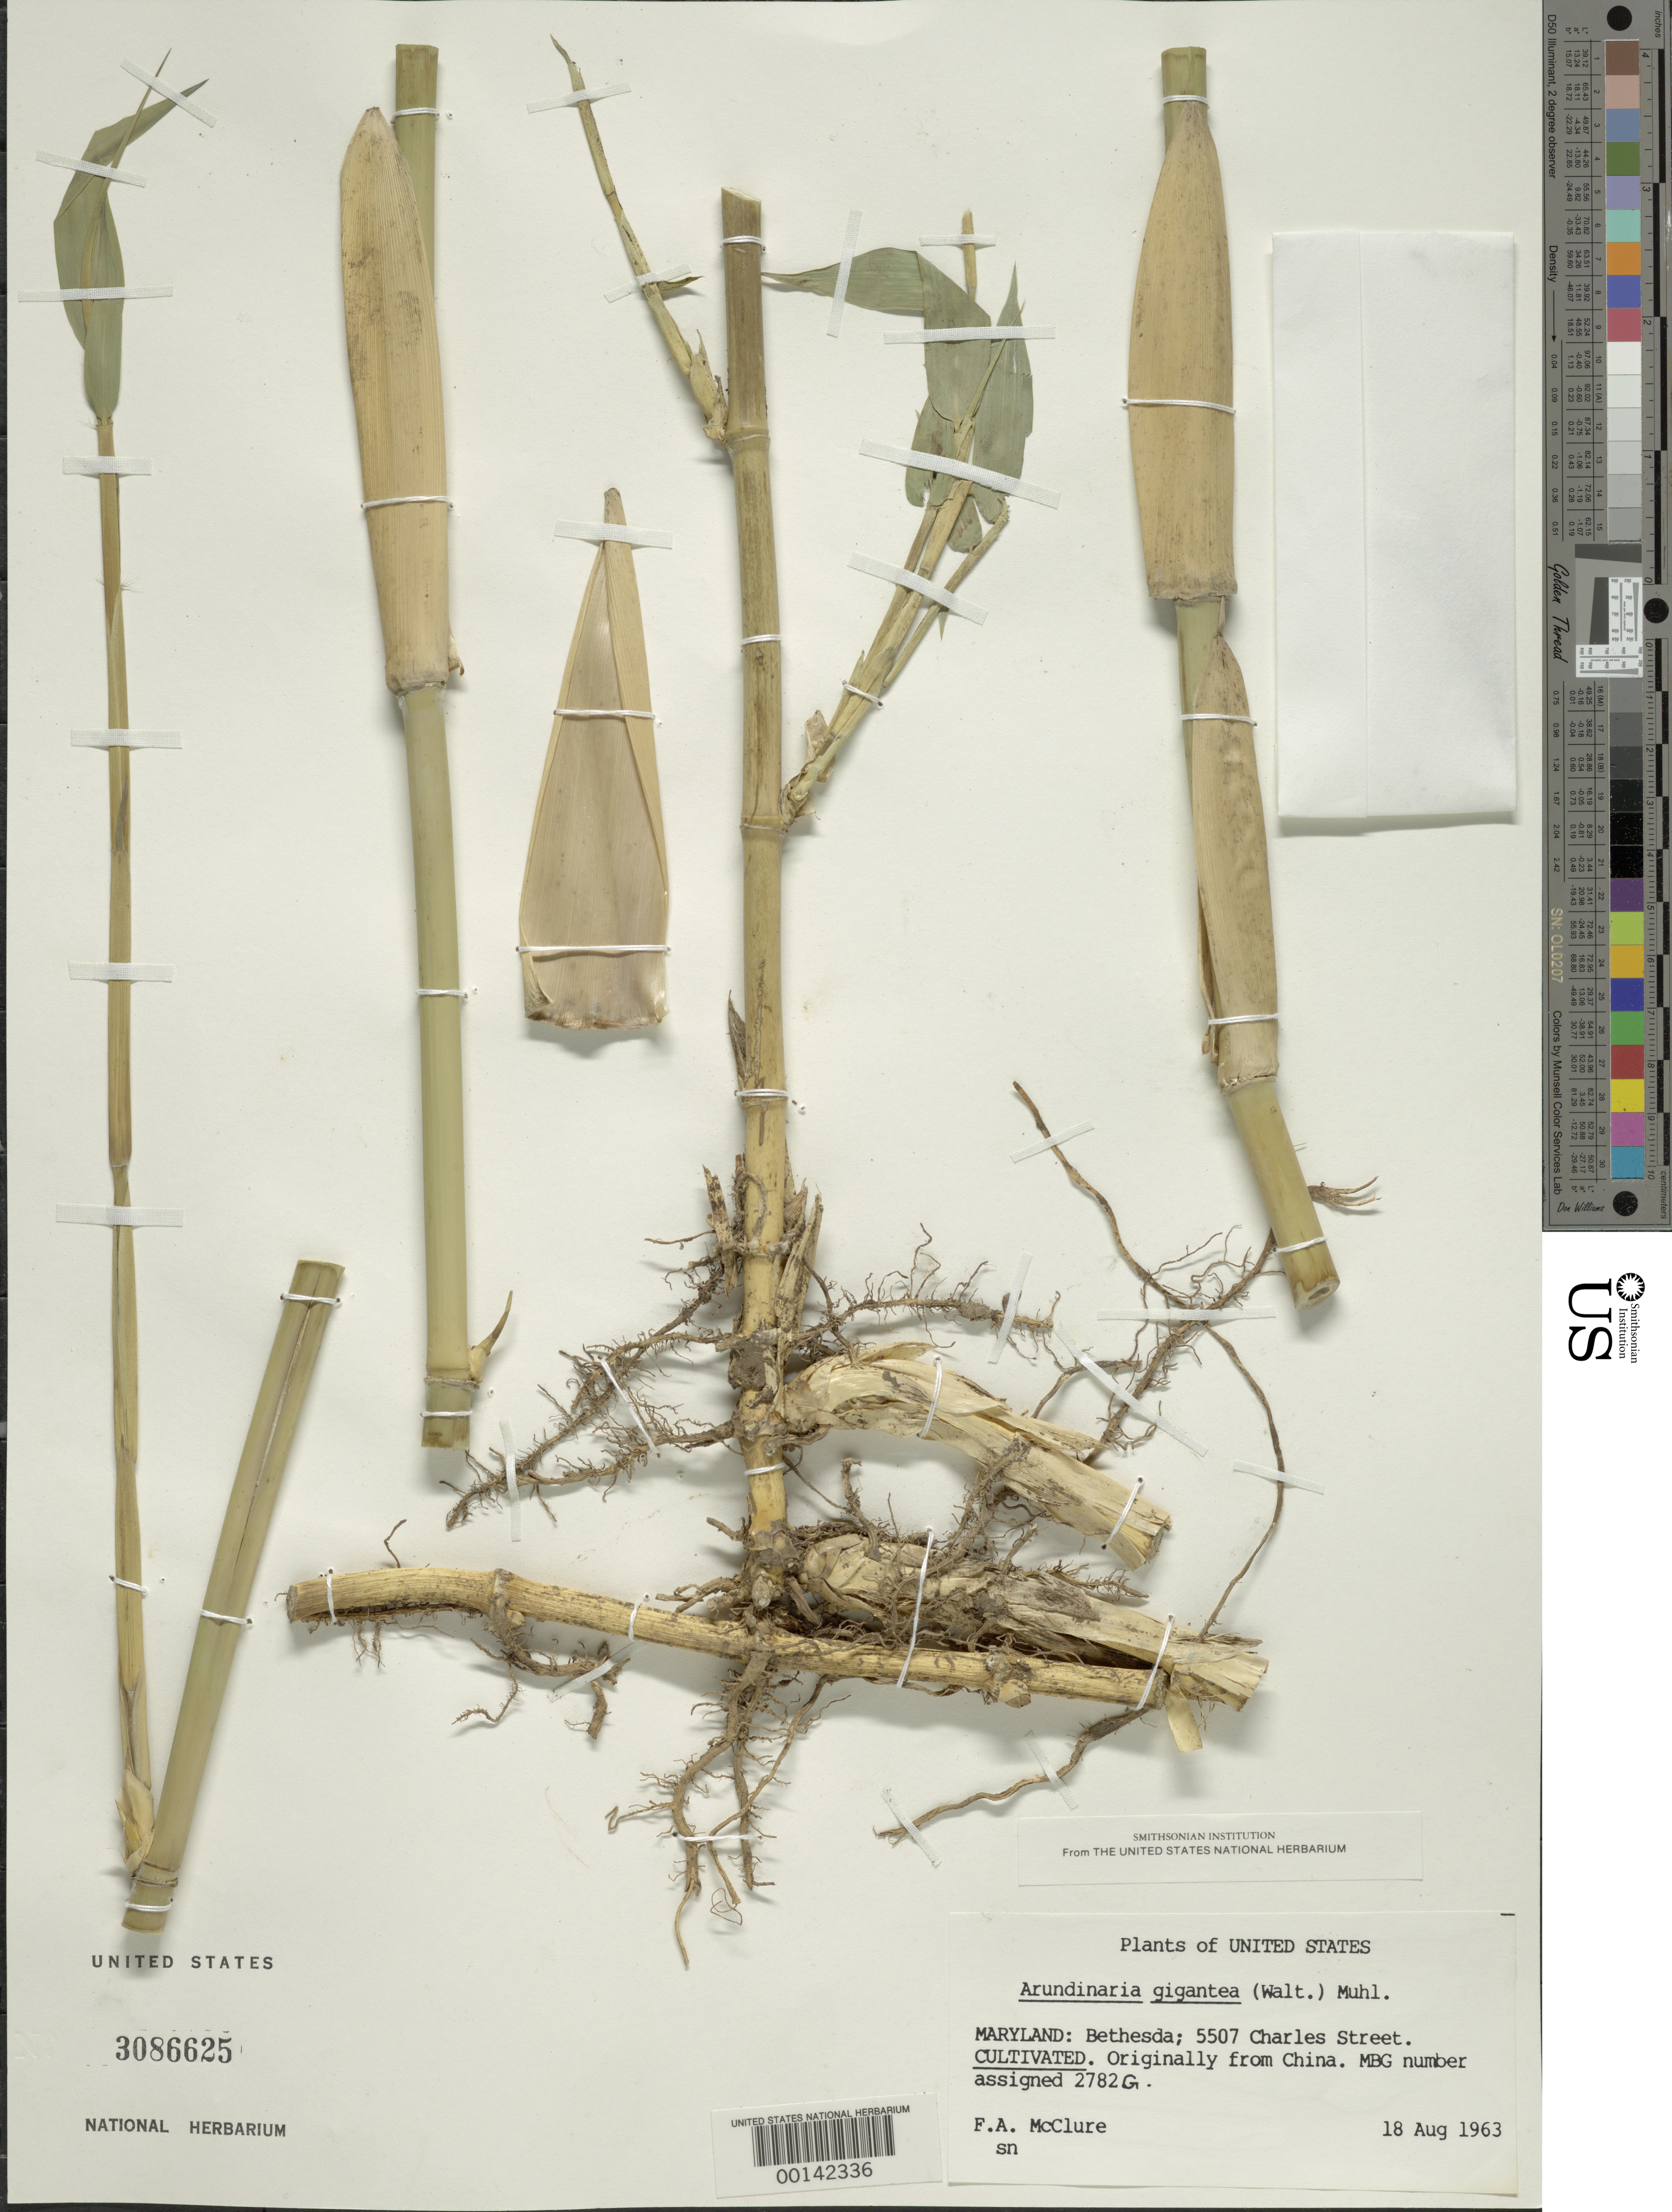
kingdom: Plantae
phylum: Tracheophyta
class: Liliopsida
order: Poales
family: Poaceae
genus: Arundinaria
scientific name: Arundinaria gigantea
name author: (Walter) Muhl.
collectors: F. A. McClure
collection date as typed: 18 Aug 1963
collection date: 1963-08-18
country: United States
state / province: Maryland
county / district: Montgomery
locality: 5507 Charles Street, Bethesda (McClure's garden)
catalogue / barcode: US 3086625